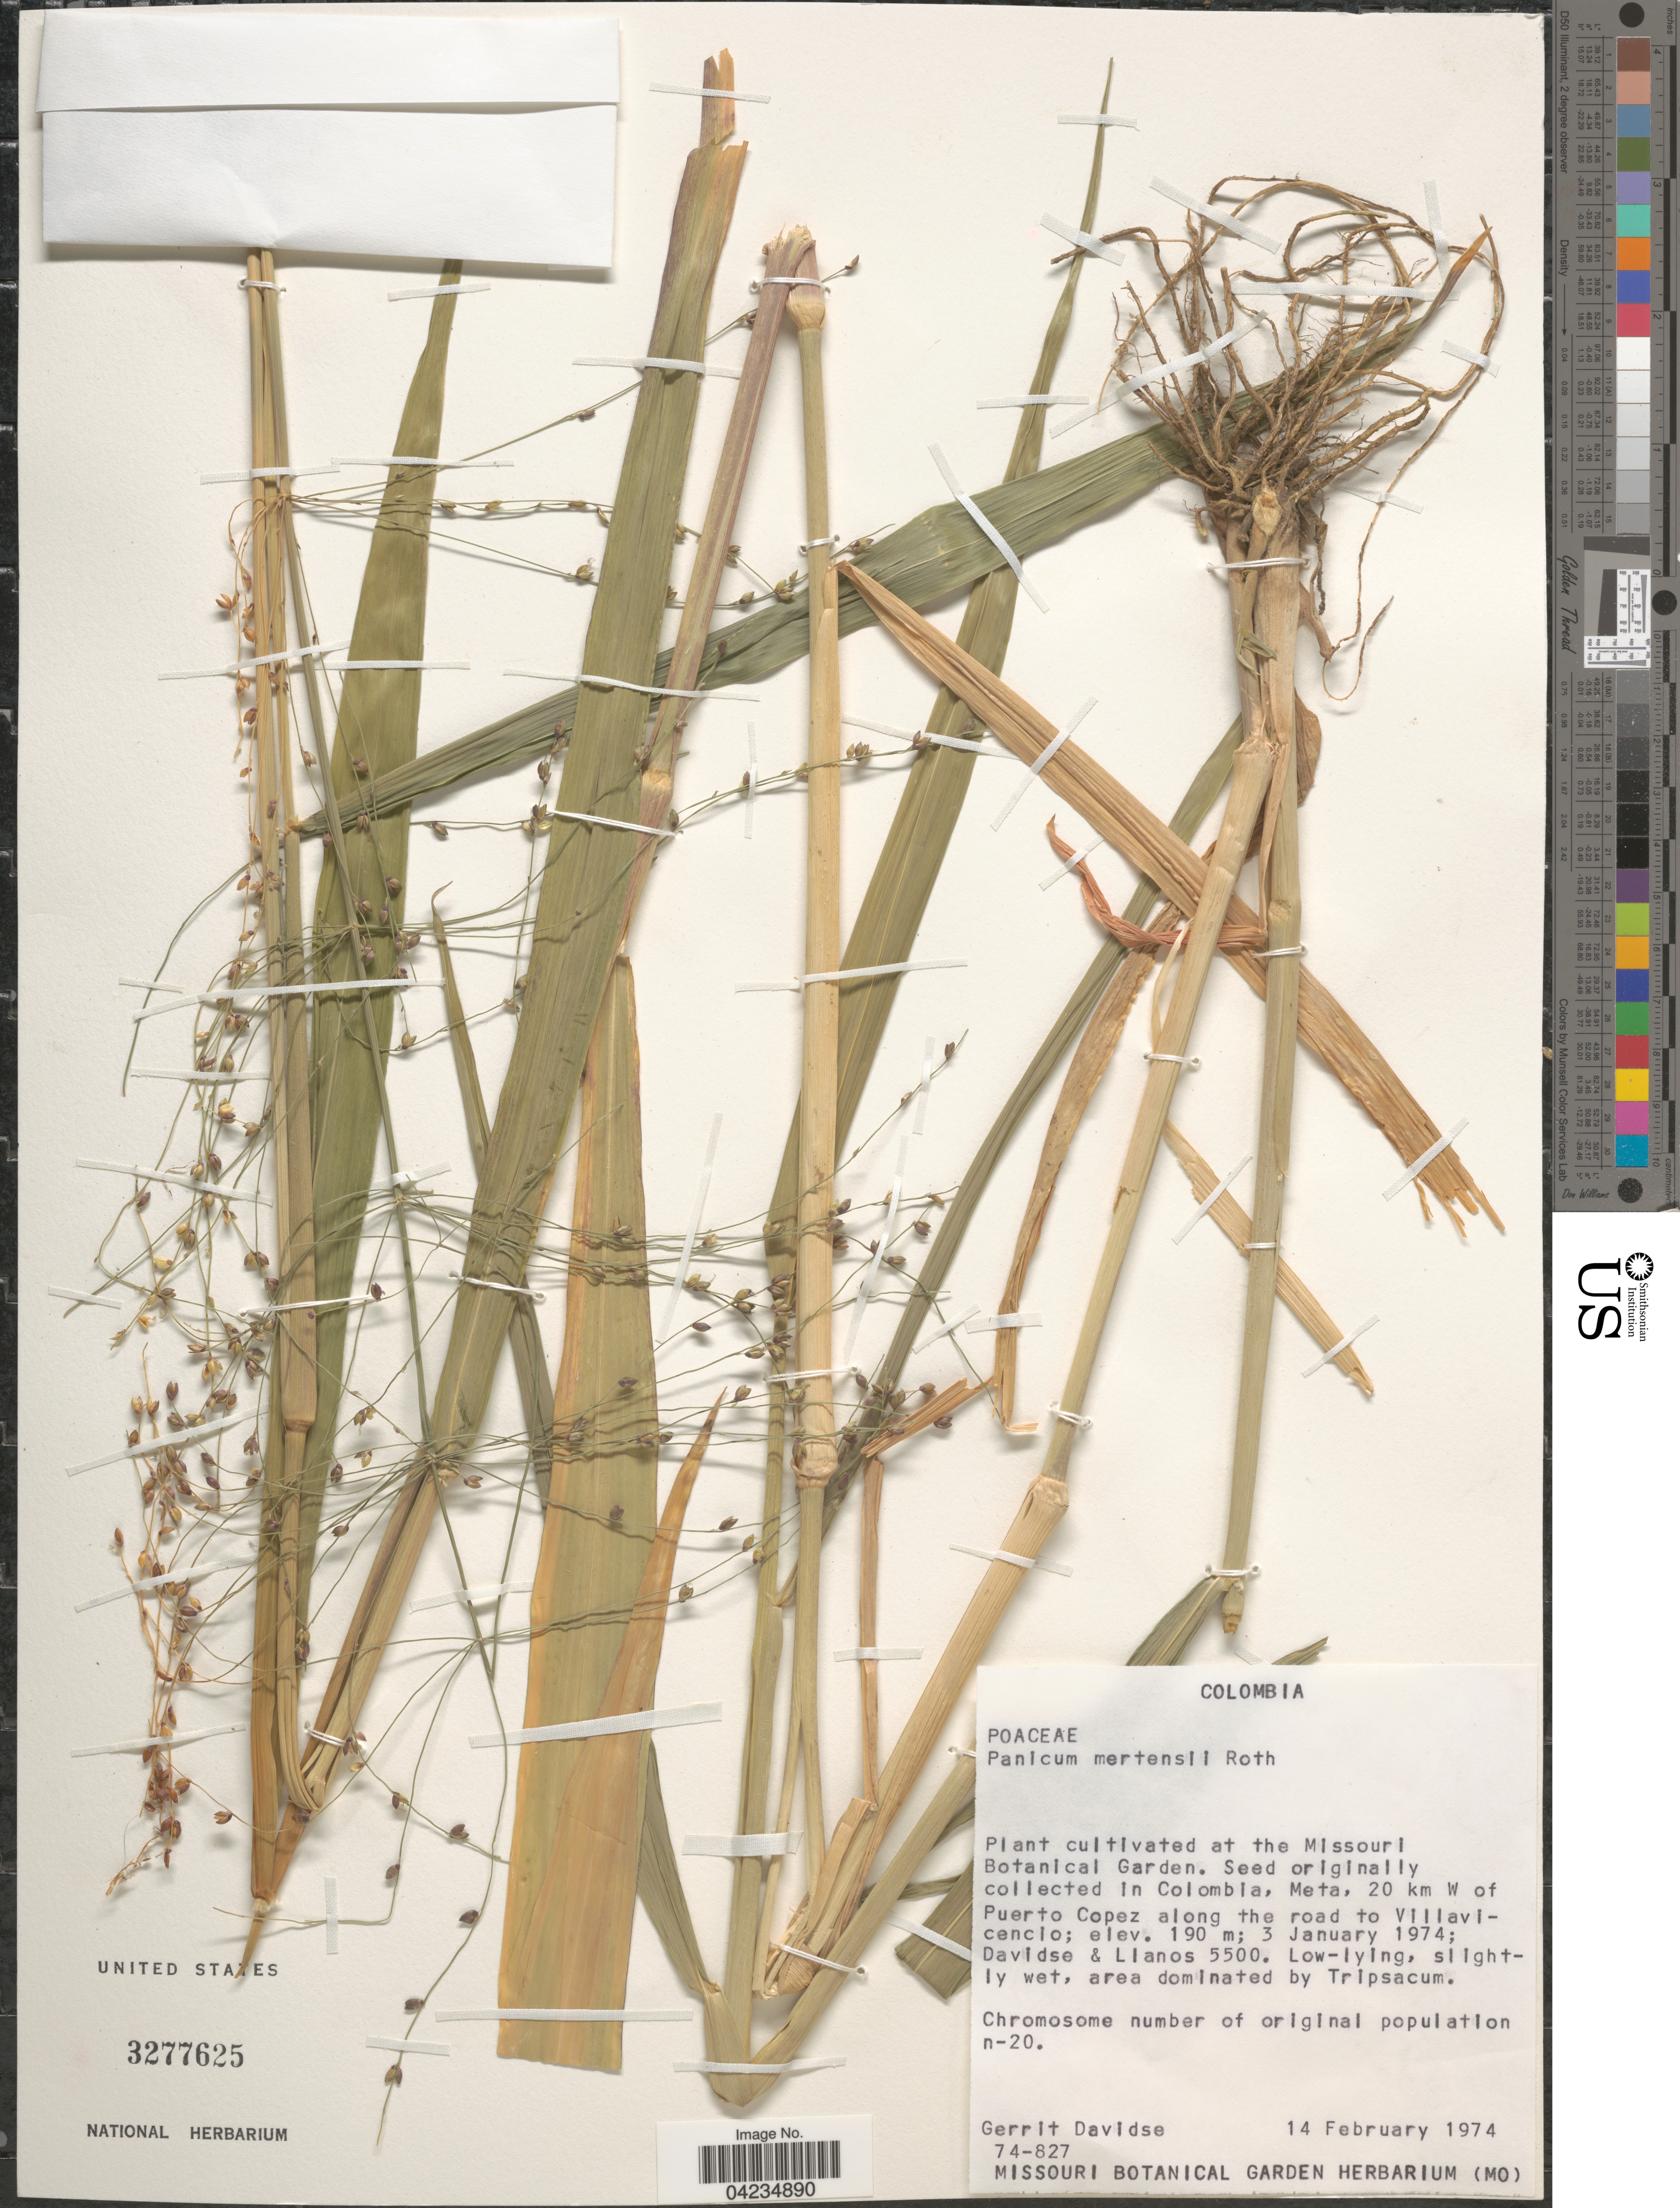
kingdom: Plantae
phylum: Tracheophyta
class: Liliopsida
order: Poales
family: Poaceae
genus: Stephostachys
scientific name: Stephostachys mertensii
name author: (Roth) Zuloaga & Marrone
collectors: G. Davidse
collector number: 74-827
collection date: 1974-02-14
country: United States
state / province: Missouri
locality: Plant cultivated at the Missouri Botanical Garden.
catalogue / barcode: US 3277625